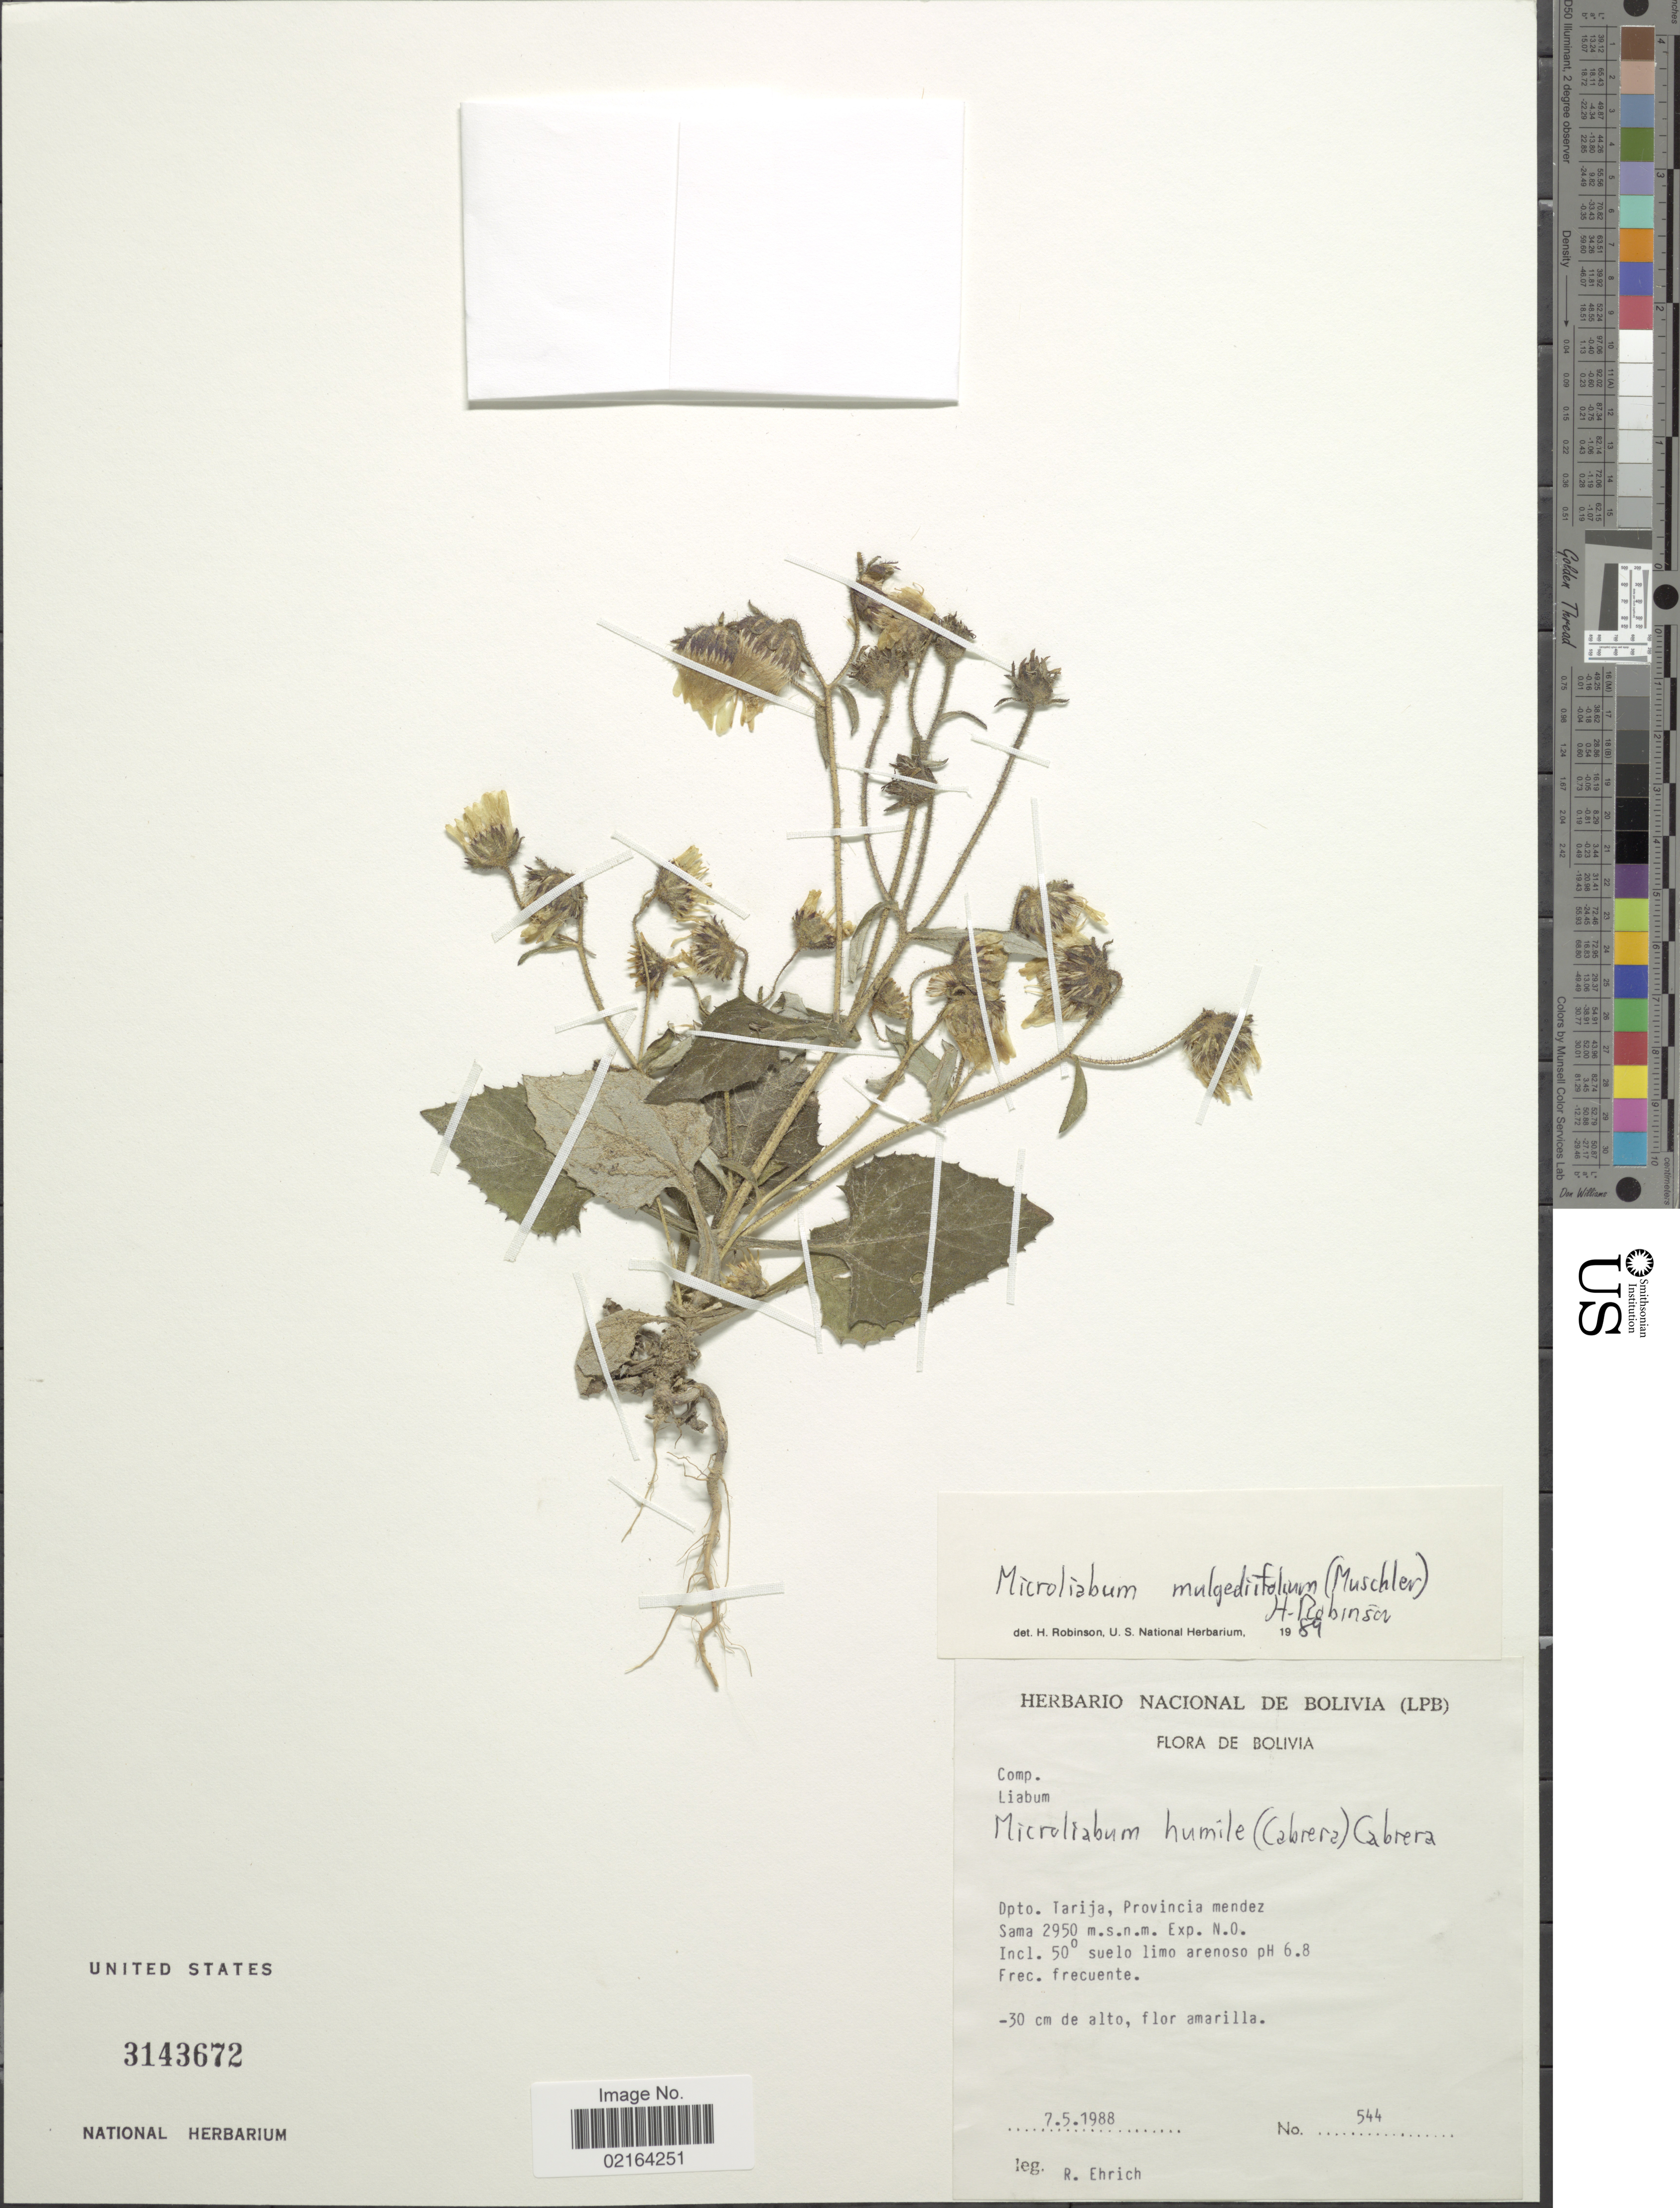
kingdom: Plantae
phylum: Tracheophyta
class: Magnoliopsida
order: Asterales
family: Asteraceae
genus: Microliabum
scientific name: Microliabum mulgediifolium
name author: (Muschl.) H. Rob.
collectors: R. Ehrich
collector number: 544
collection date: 1988-05-07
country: Bolivia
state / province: Tarija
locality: Dpto. Tarija, Provincia mendez Sama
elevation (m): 2950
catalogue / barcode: US 3143672